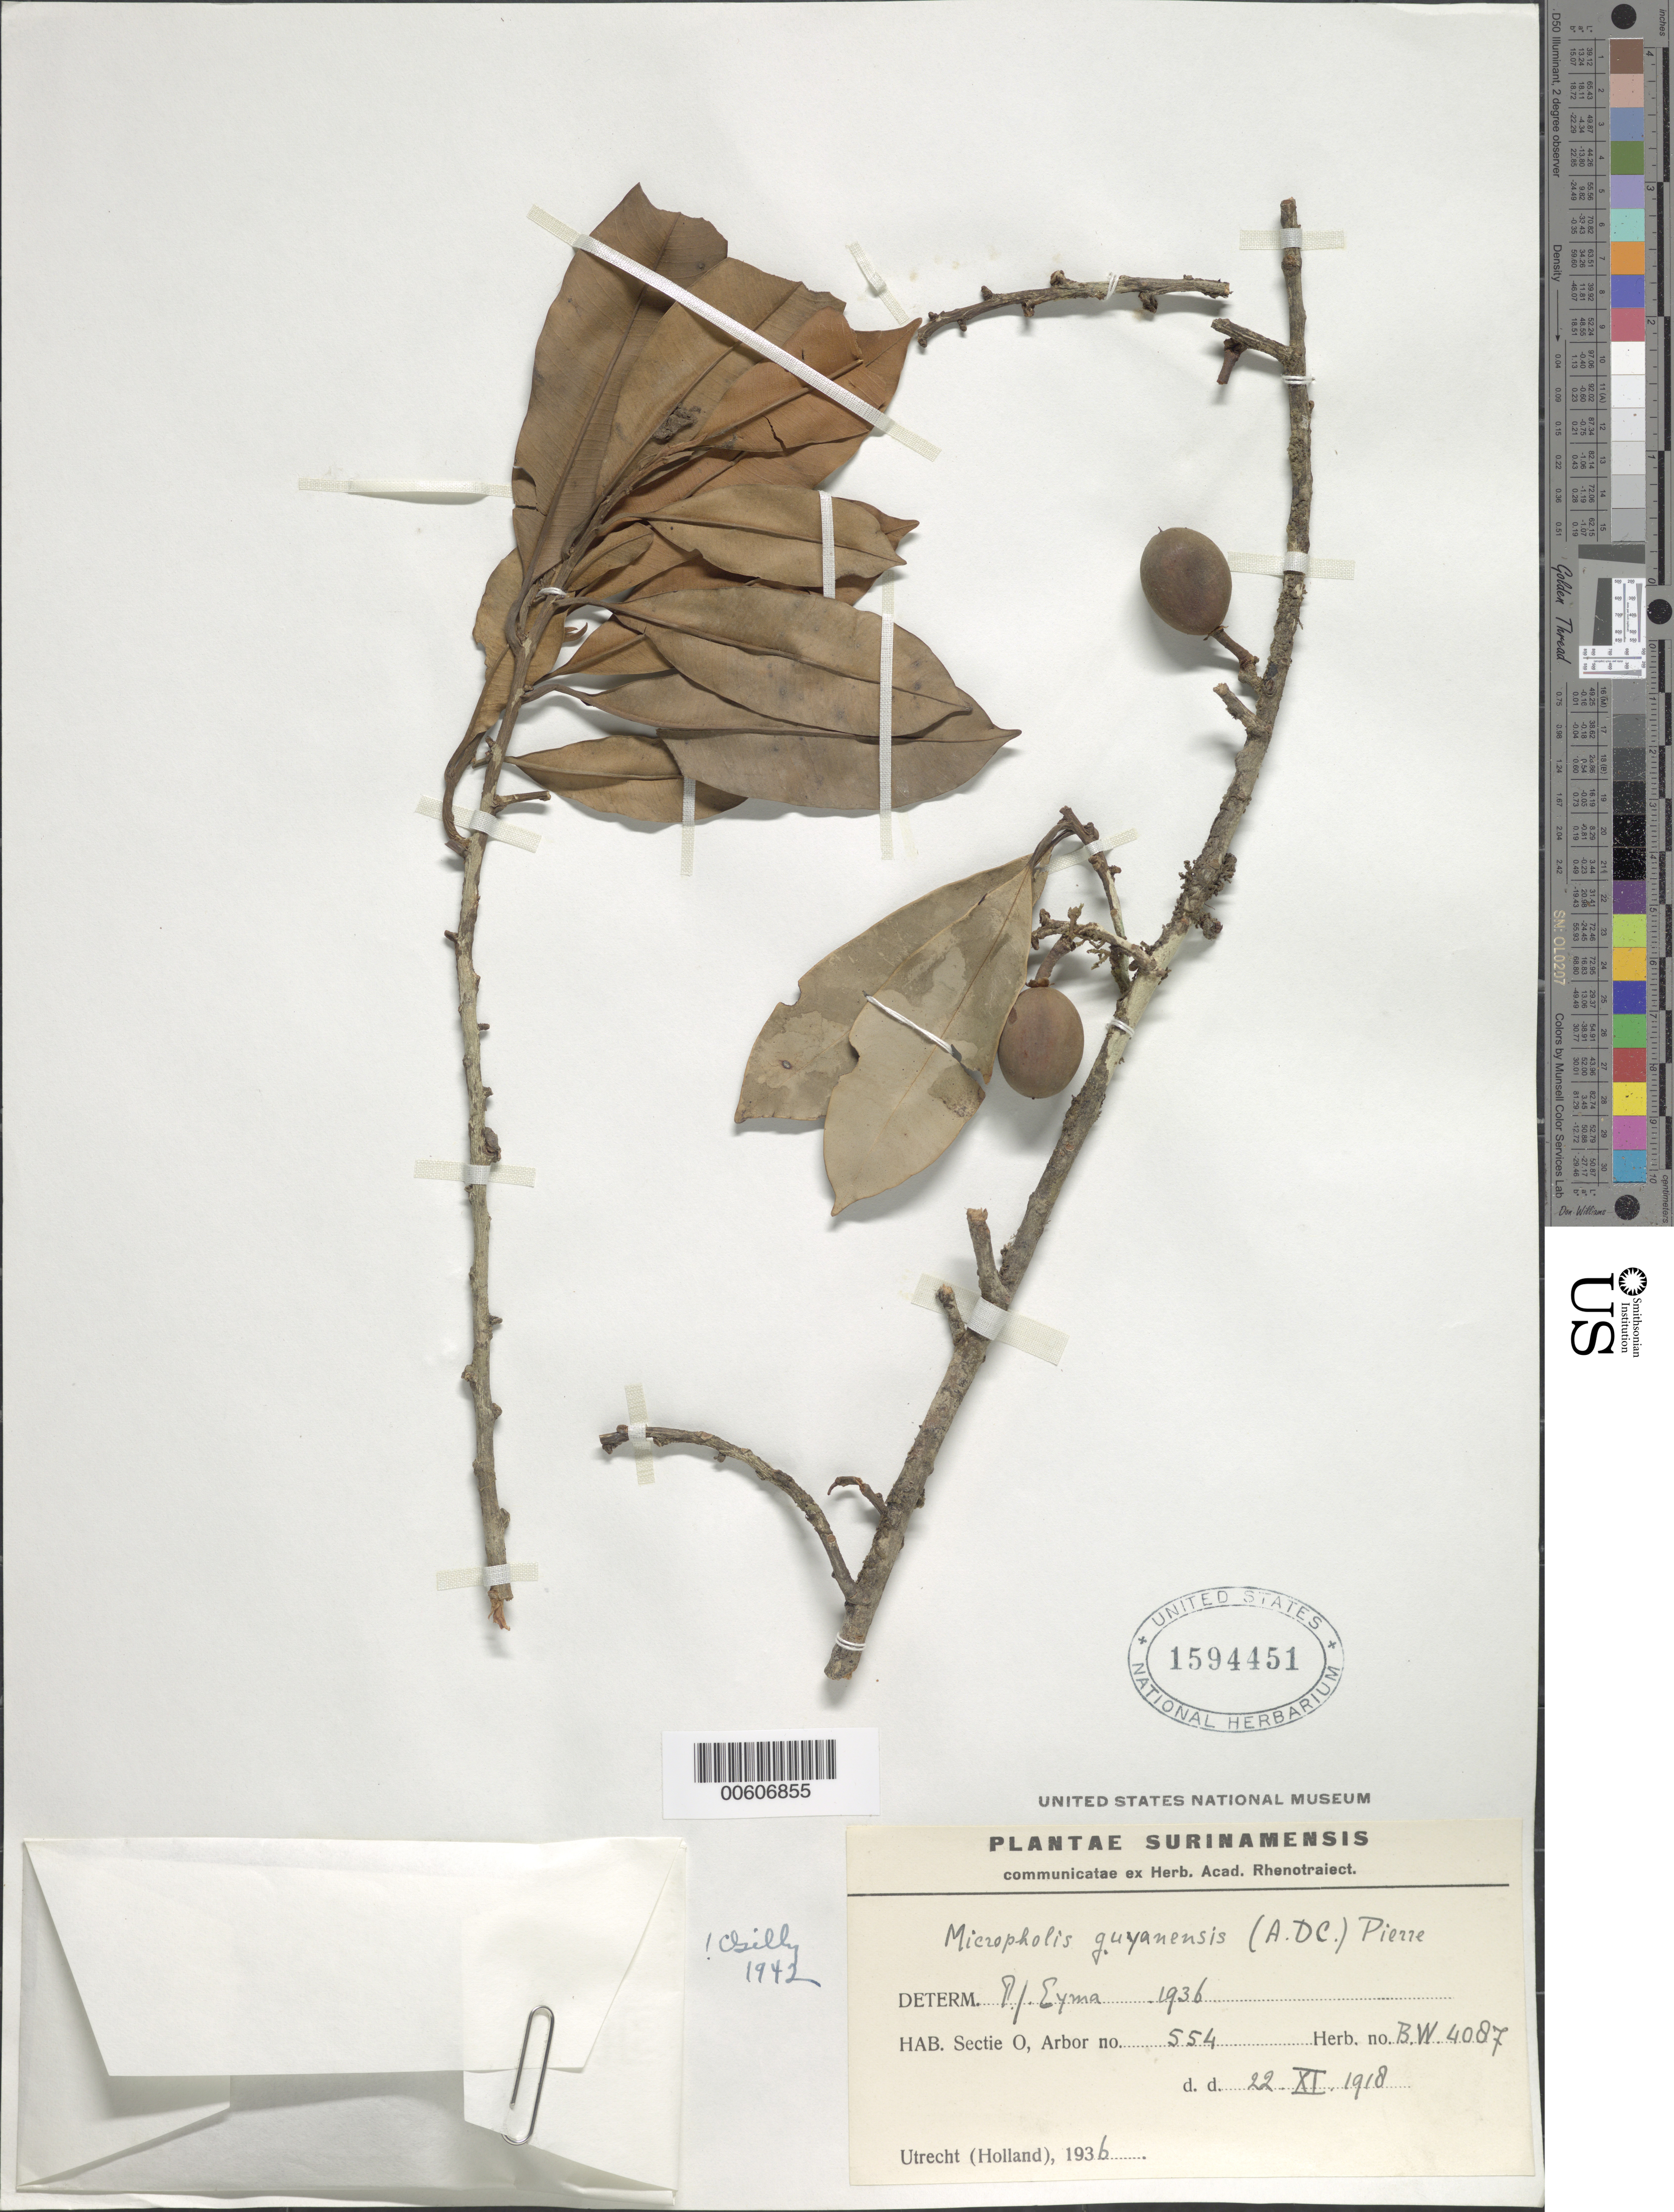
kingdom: Plantae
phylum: Tracheophyta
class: Magnoliopsida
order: Ericales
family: Sapotaceae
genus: Micropholis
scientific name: Micropholis guyanensis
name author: (A. DC.) Pierre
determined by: Gilly, C. L.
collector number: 4087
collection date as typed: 22-Nov-18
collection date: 1918-11-22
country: Suriname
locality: Sectie O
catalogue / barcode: US 1594451